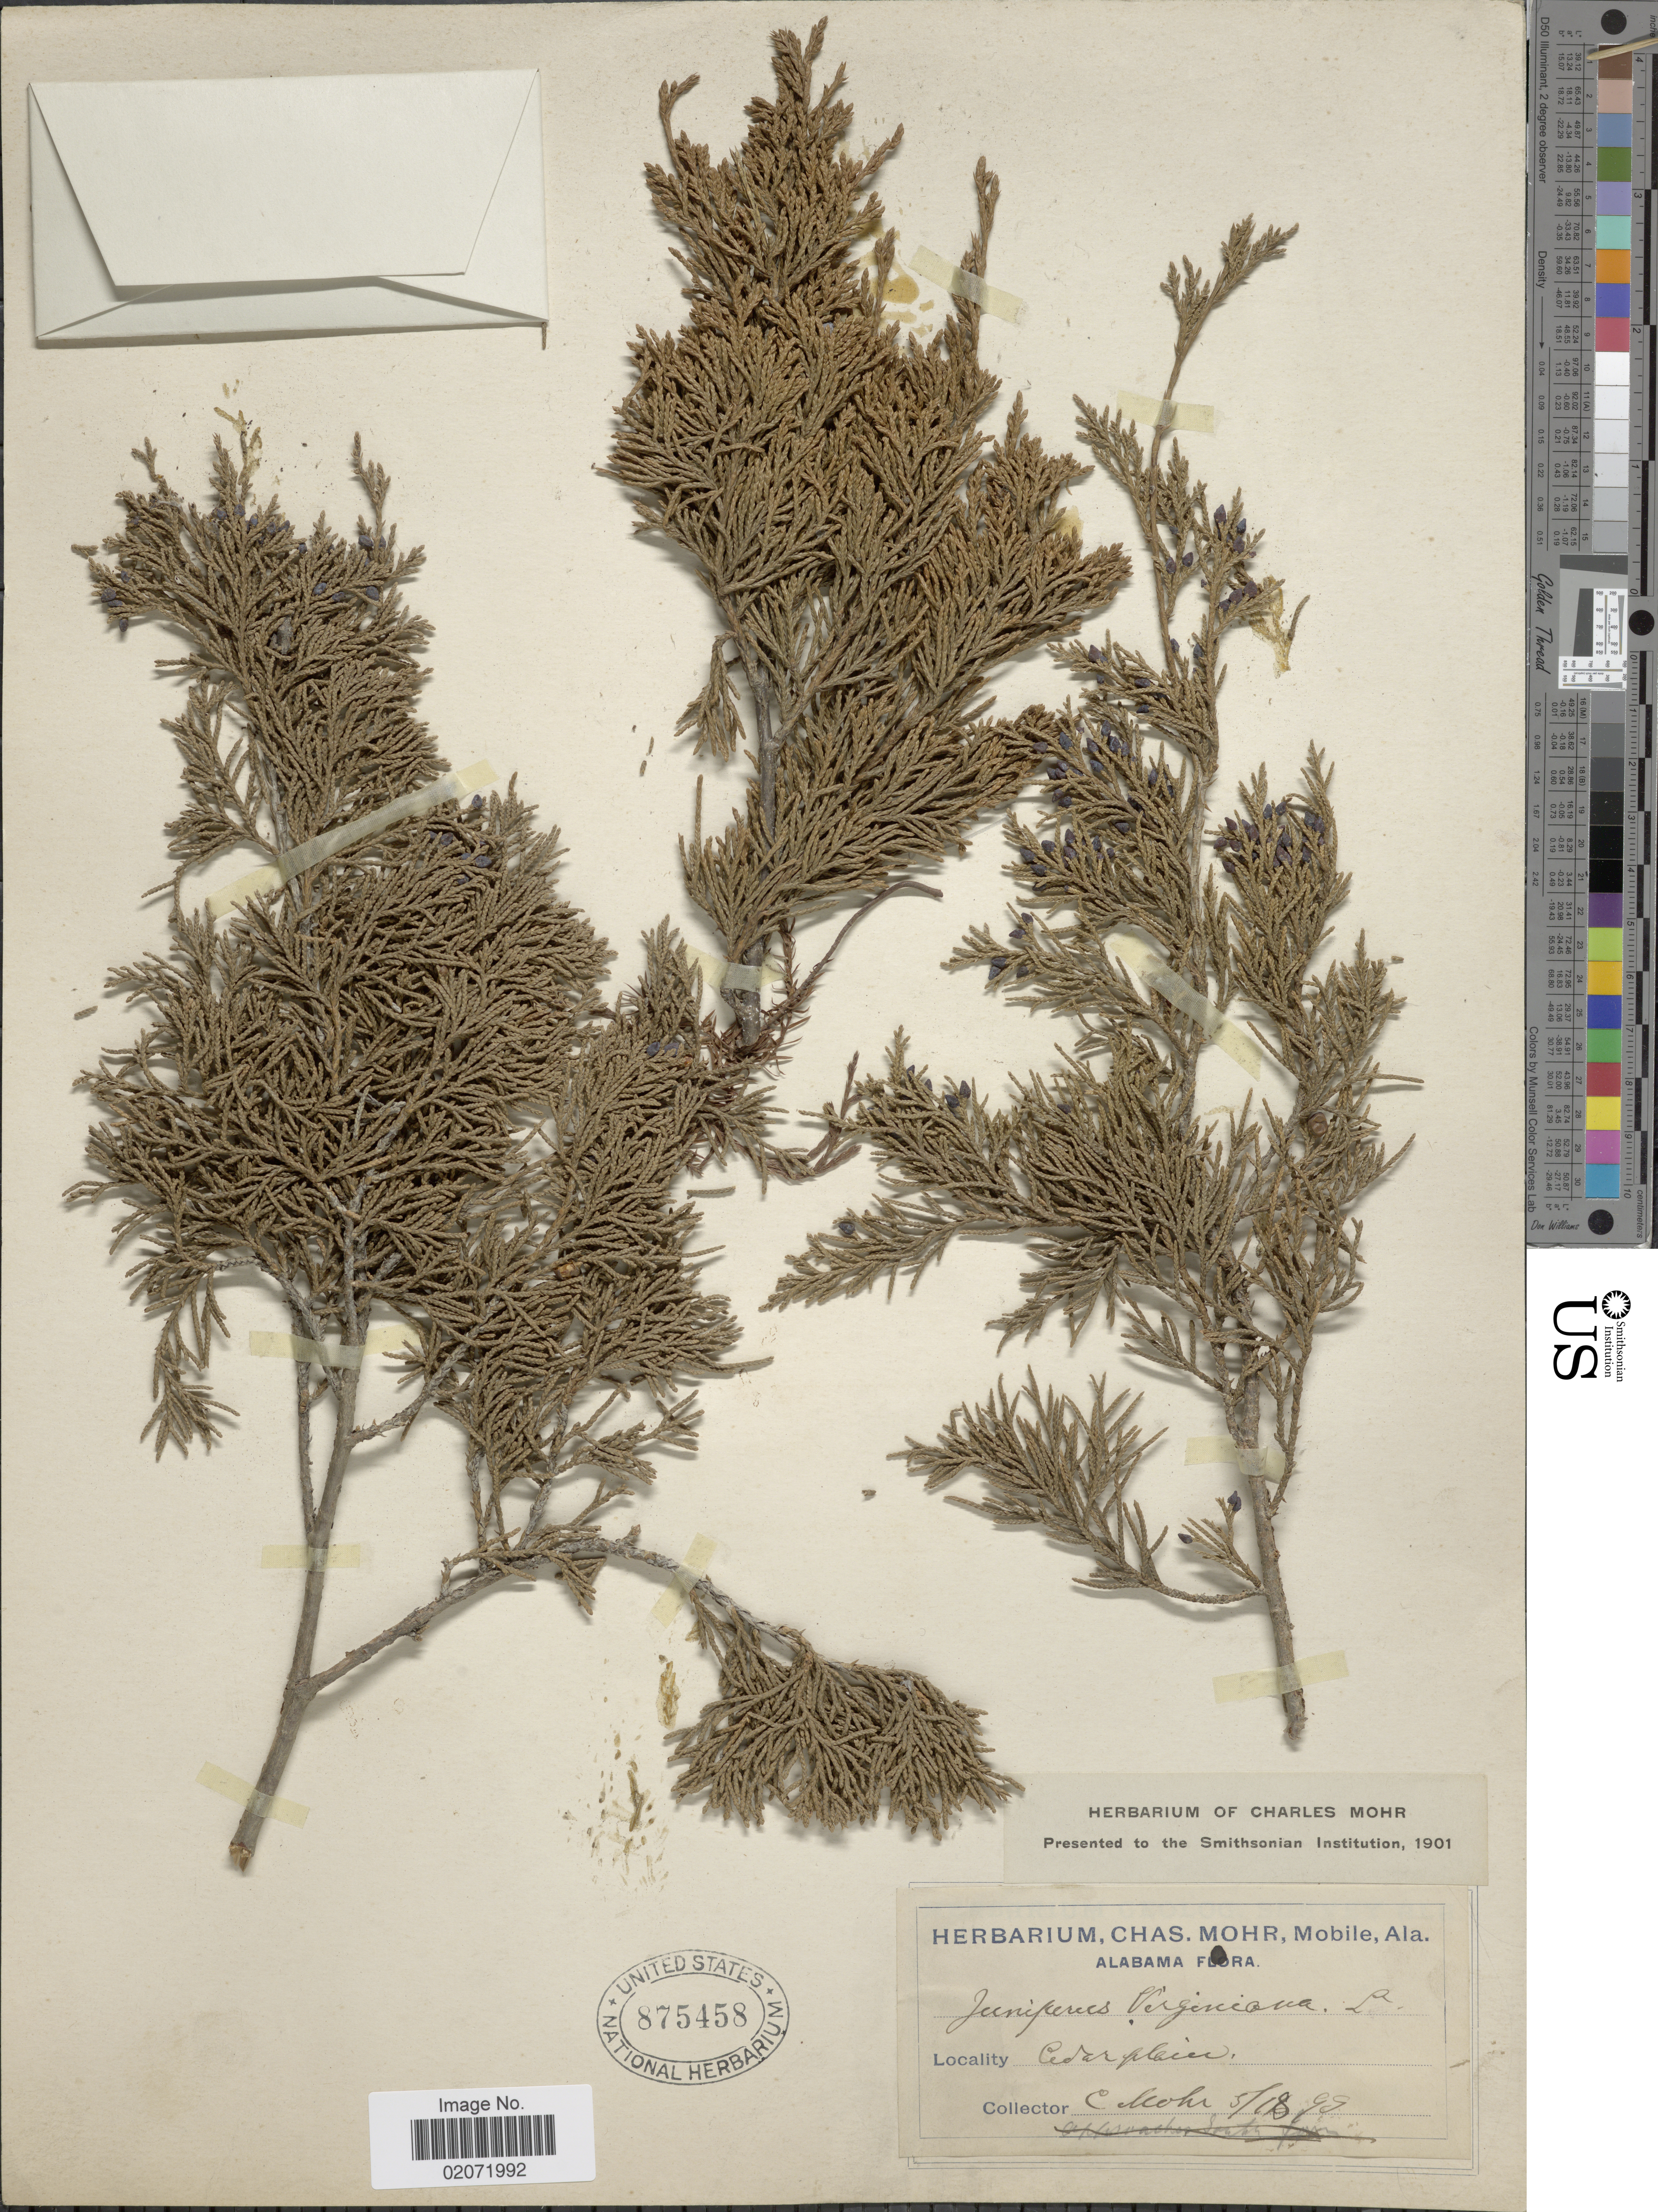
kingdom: Plantae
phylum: Tracheophyta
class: Pinopsida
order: Pinales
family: Cupressaceae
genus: Juniperus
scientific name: Juniperus virginiana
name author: L.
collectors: C. T. Mohr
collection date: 1899-05-18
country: United States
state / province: Alabama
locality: Cedar plain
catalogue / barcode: US 875458